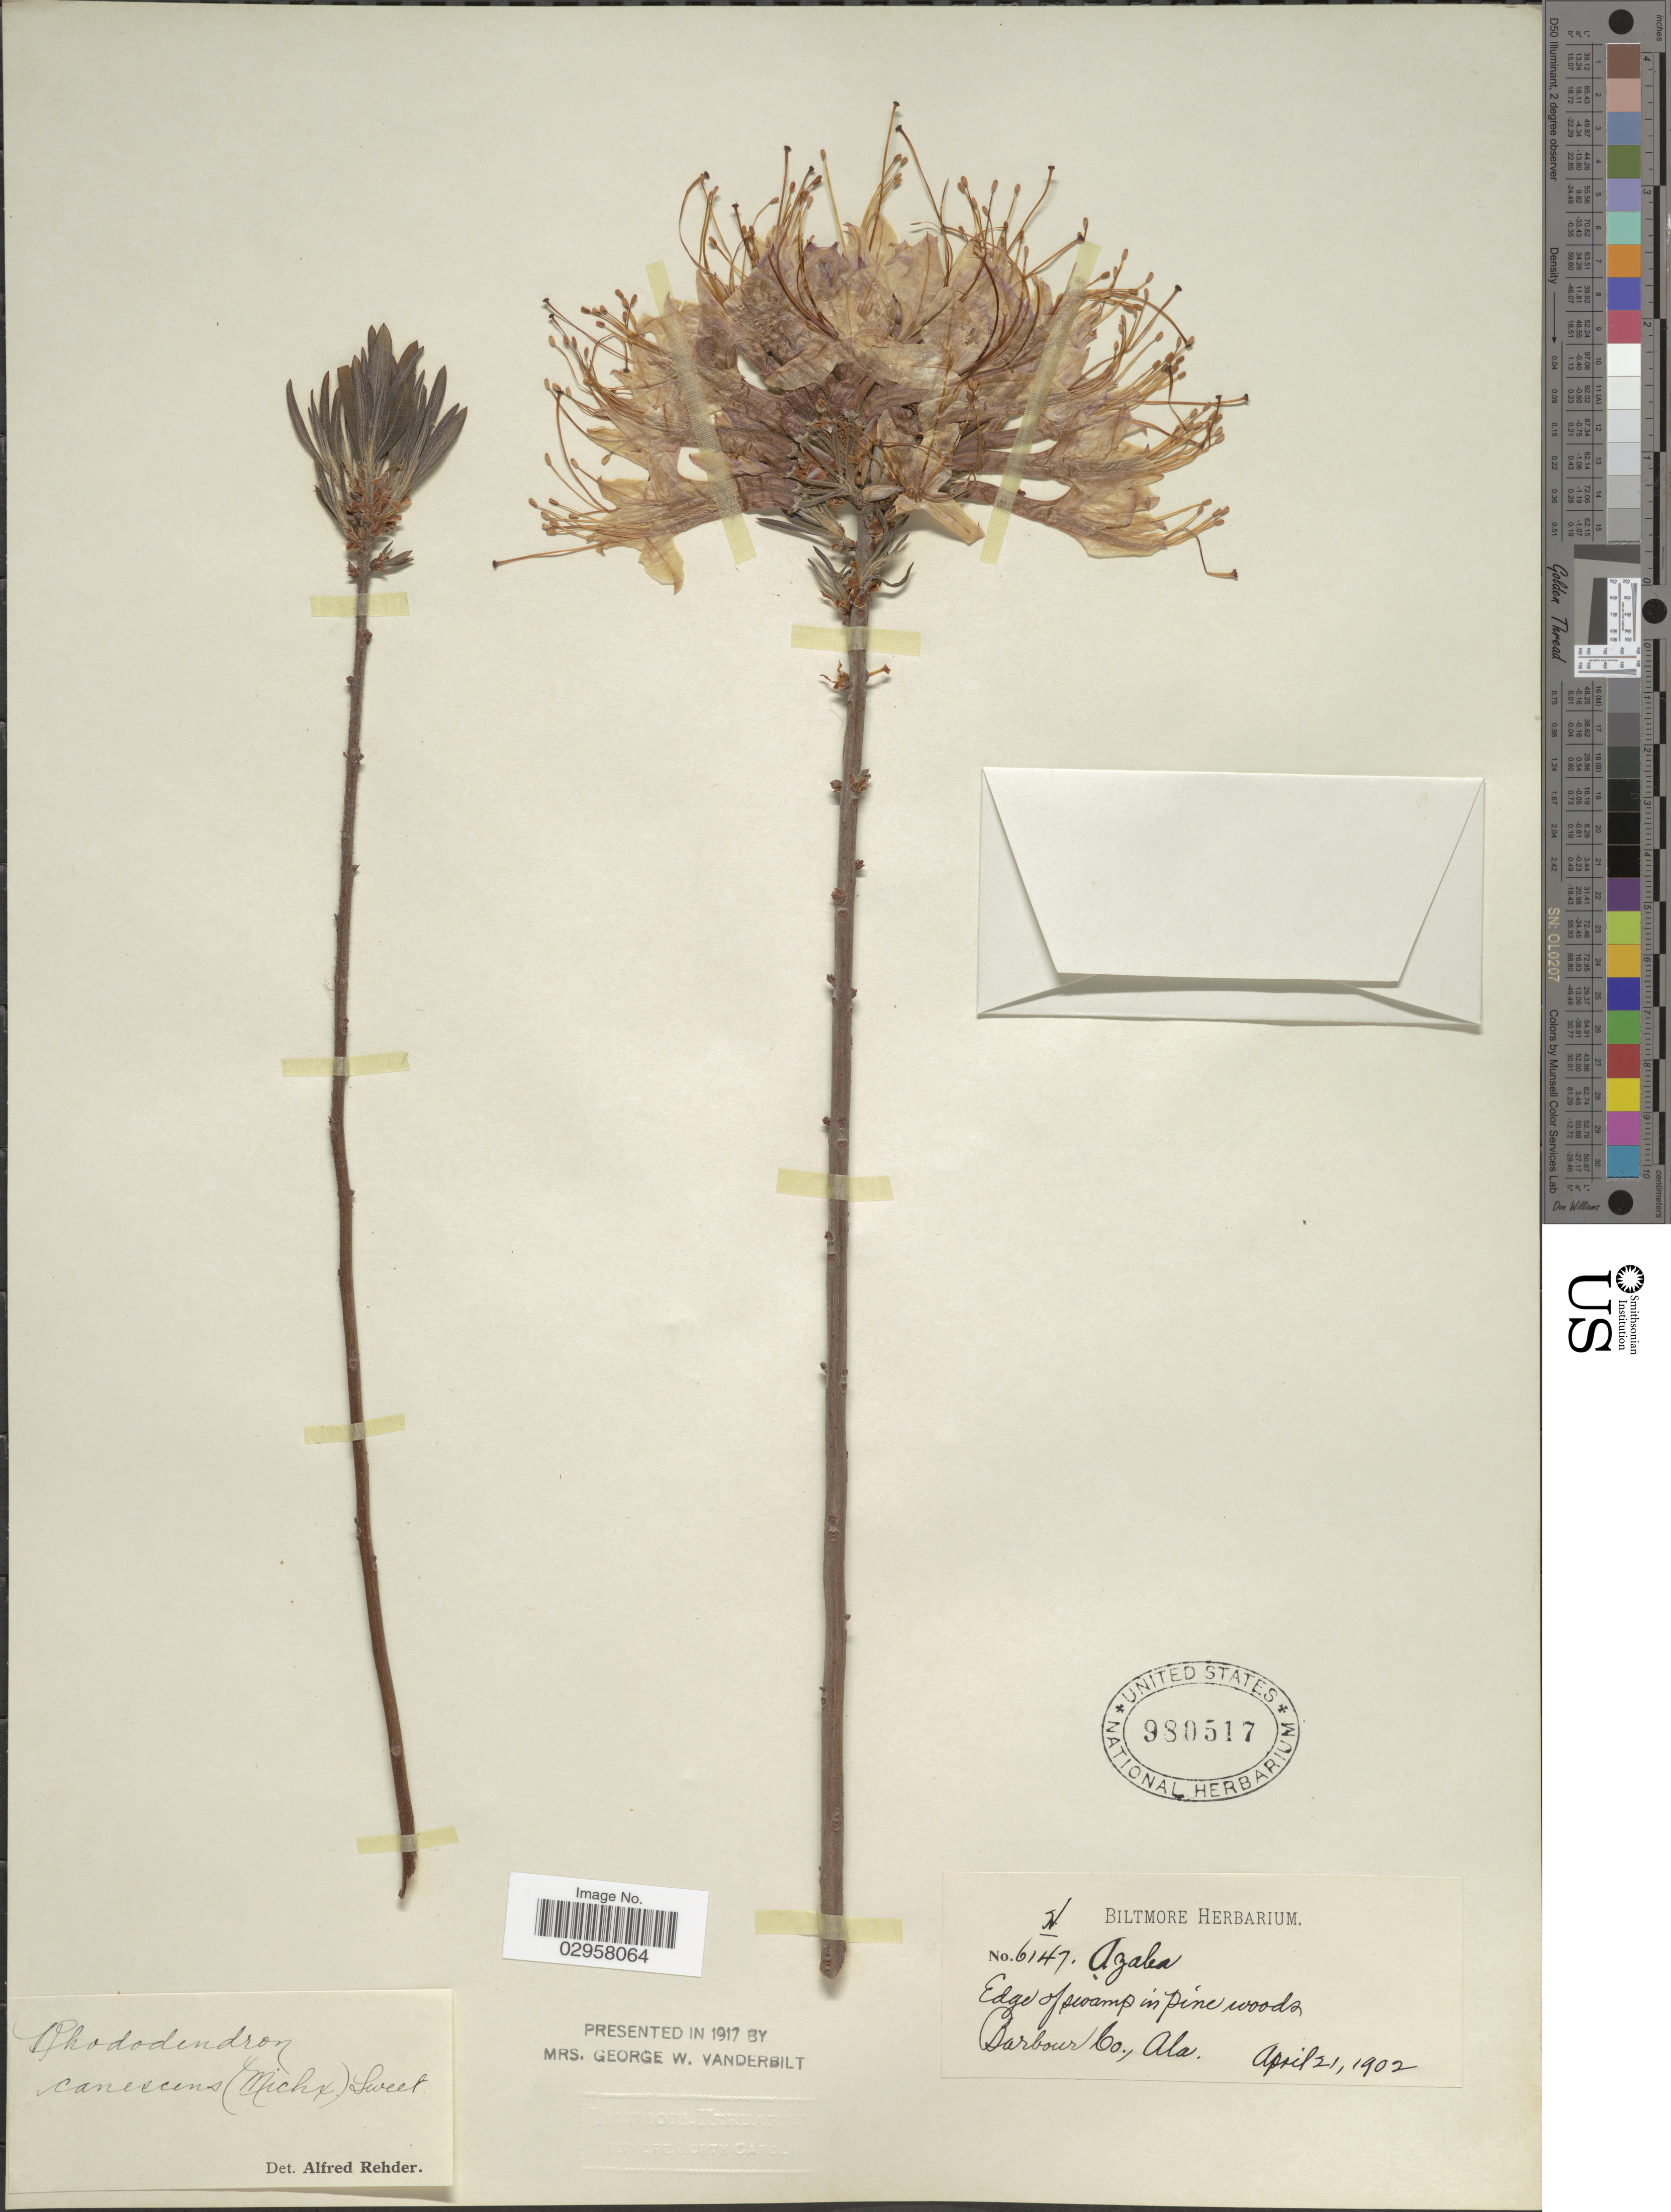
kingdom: Plantae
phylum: Tracheophyta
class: Magnoliopsida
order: Ericales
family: Ericaceae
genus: Rhododendron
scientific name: Rhododendron canescens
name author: (Michx.) Sweet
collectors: ex herb. Biltmore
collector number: H/6147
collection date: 1902-04-21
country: United States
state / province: Alabama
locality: Barbour Co.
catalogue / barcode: US 980517